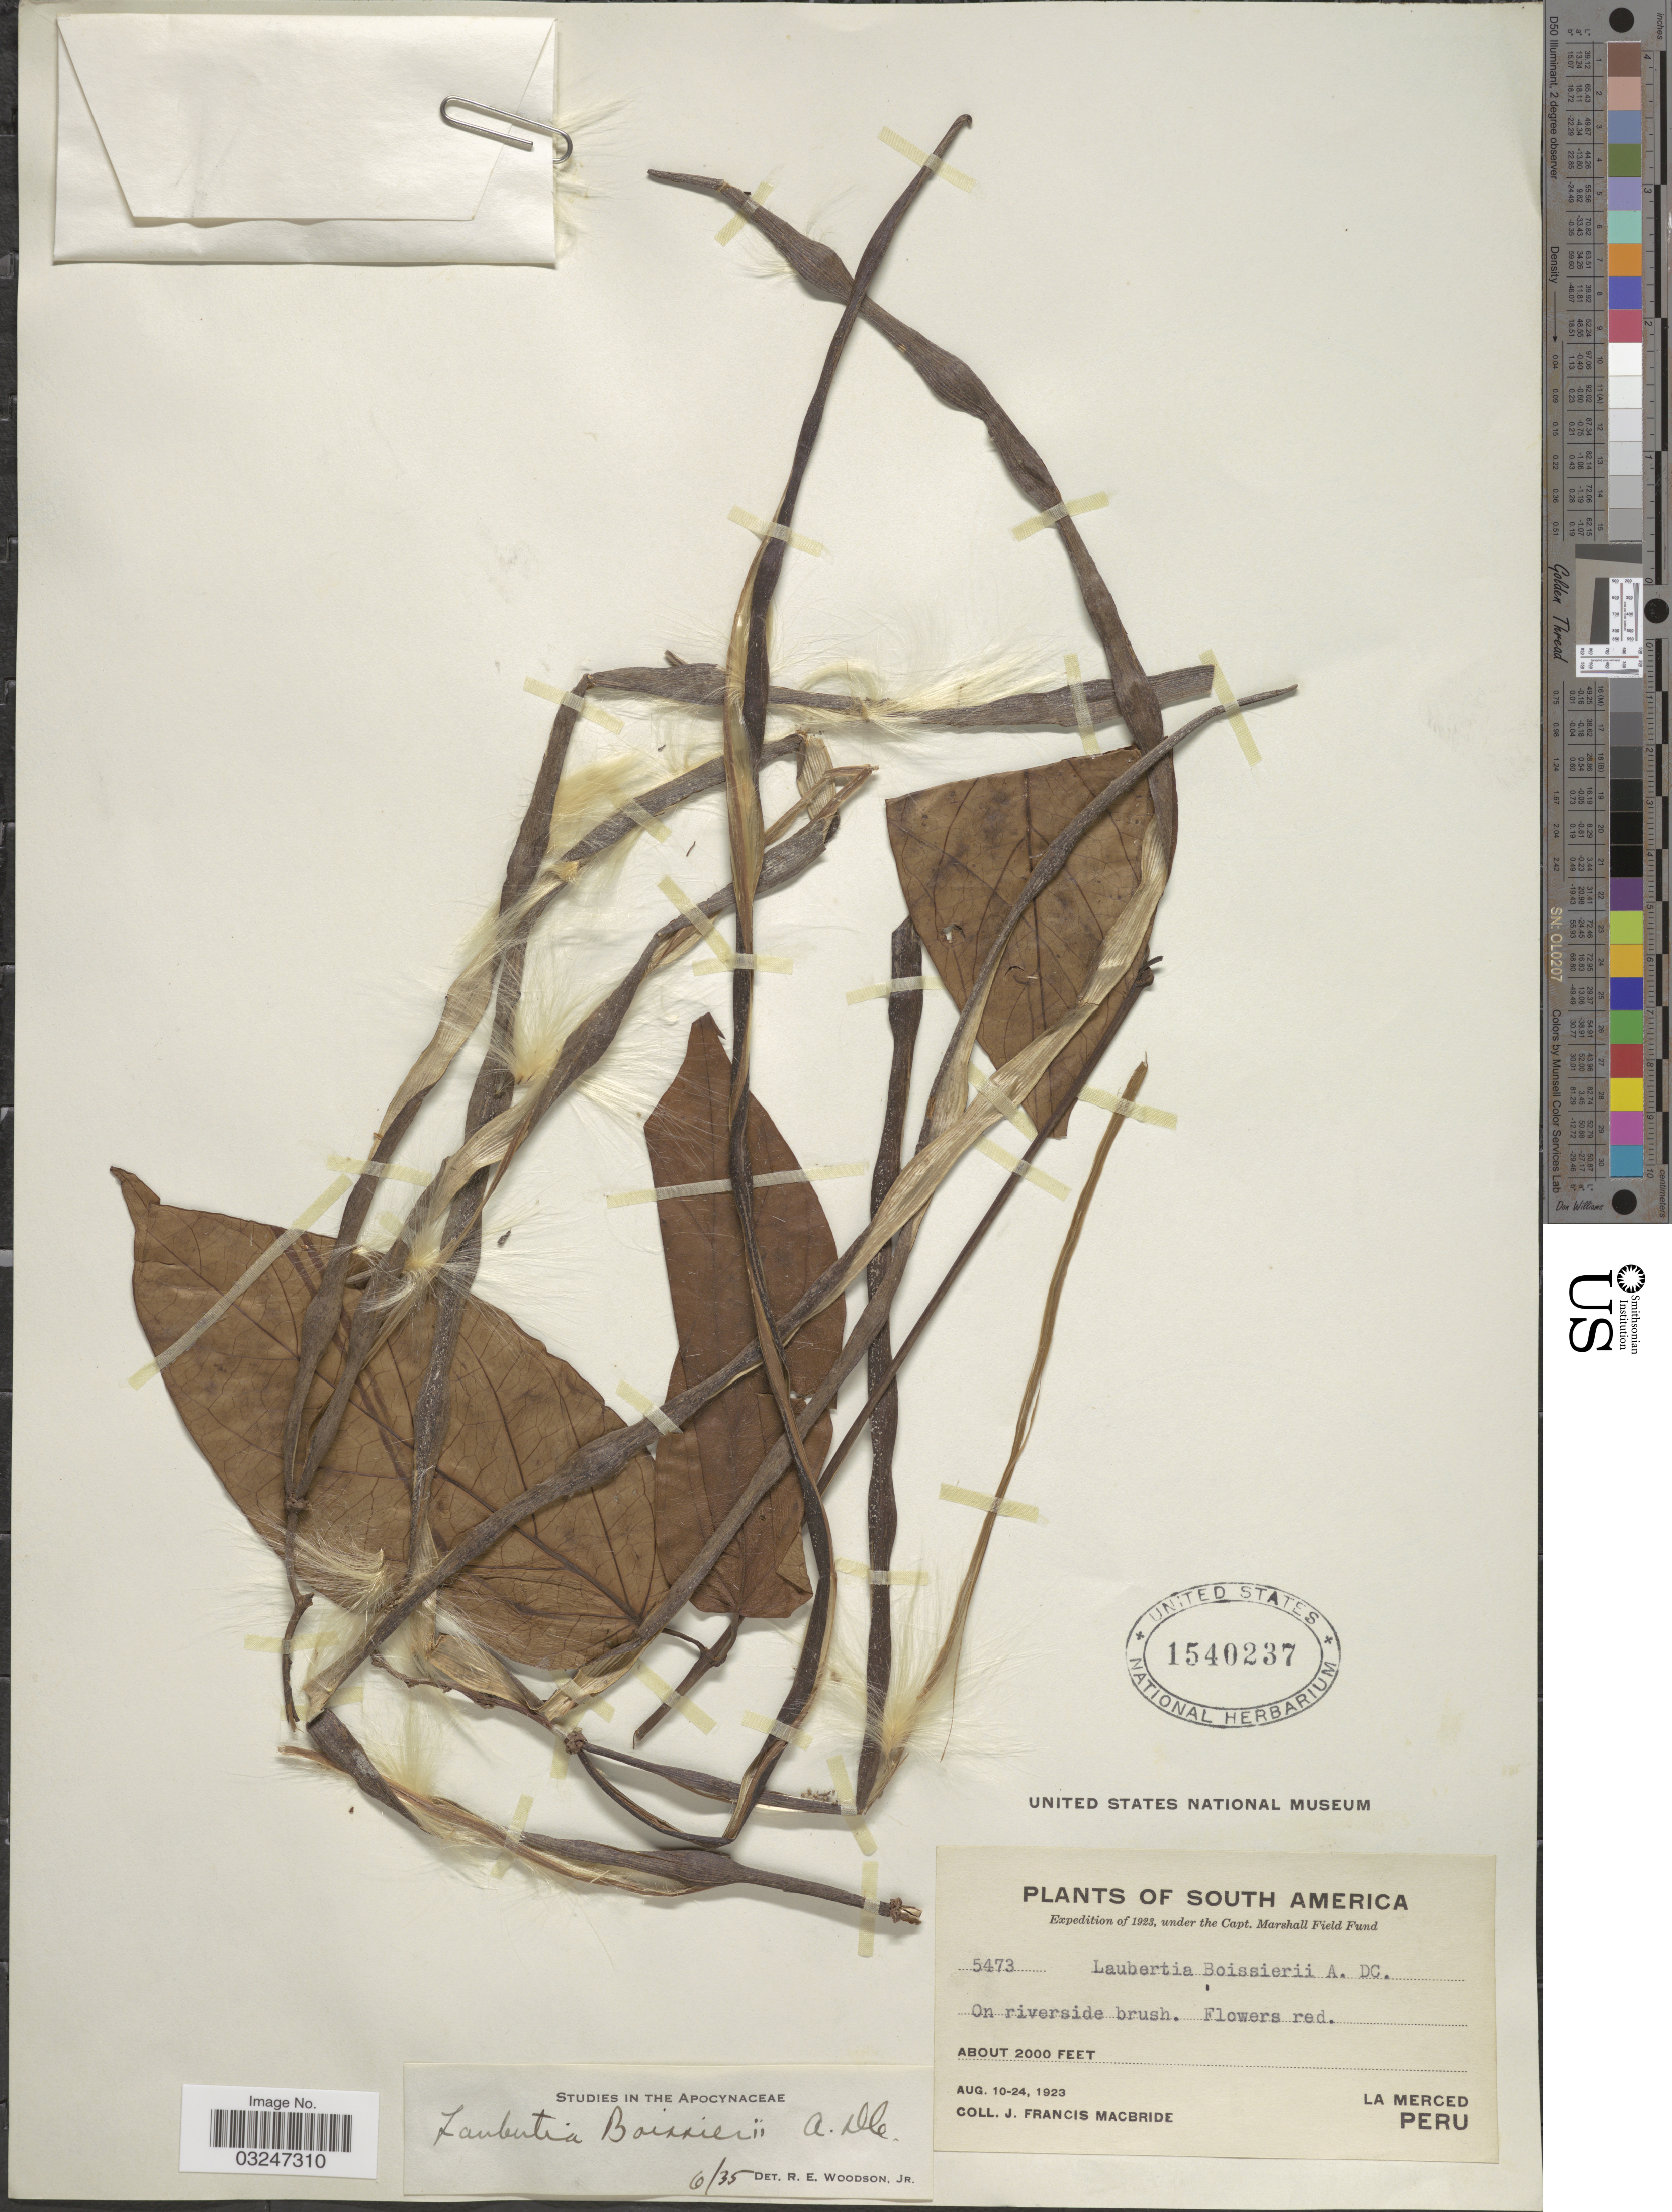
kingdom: Plantae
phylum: Tracheophyta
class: Magnoliopsida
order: Gentianales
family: Apocynaceae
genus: Laubertia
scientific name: Laubertia boissieri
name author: A. DC.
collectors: J. F. Macbride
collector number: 5473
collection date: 1923-08-10/1923-08-24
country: Cyprus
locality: La Merced.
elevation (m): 610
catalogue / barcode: US 1540237